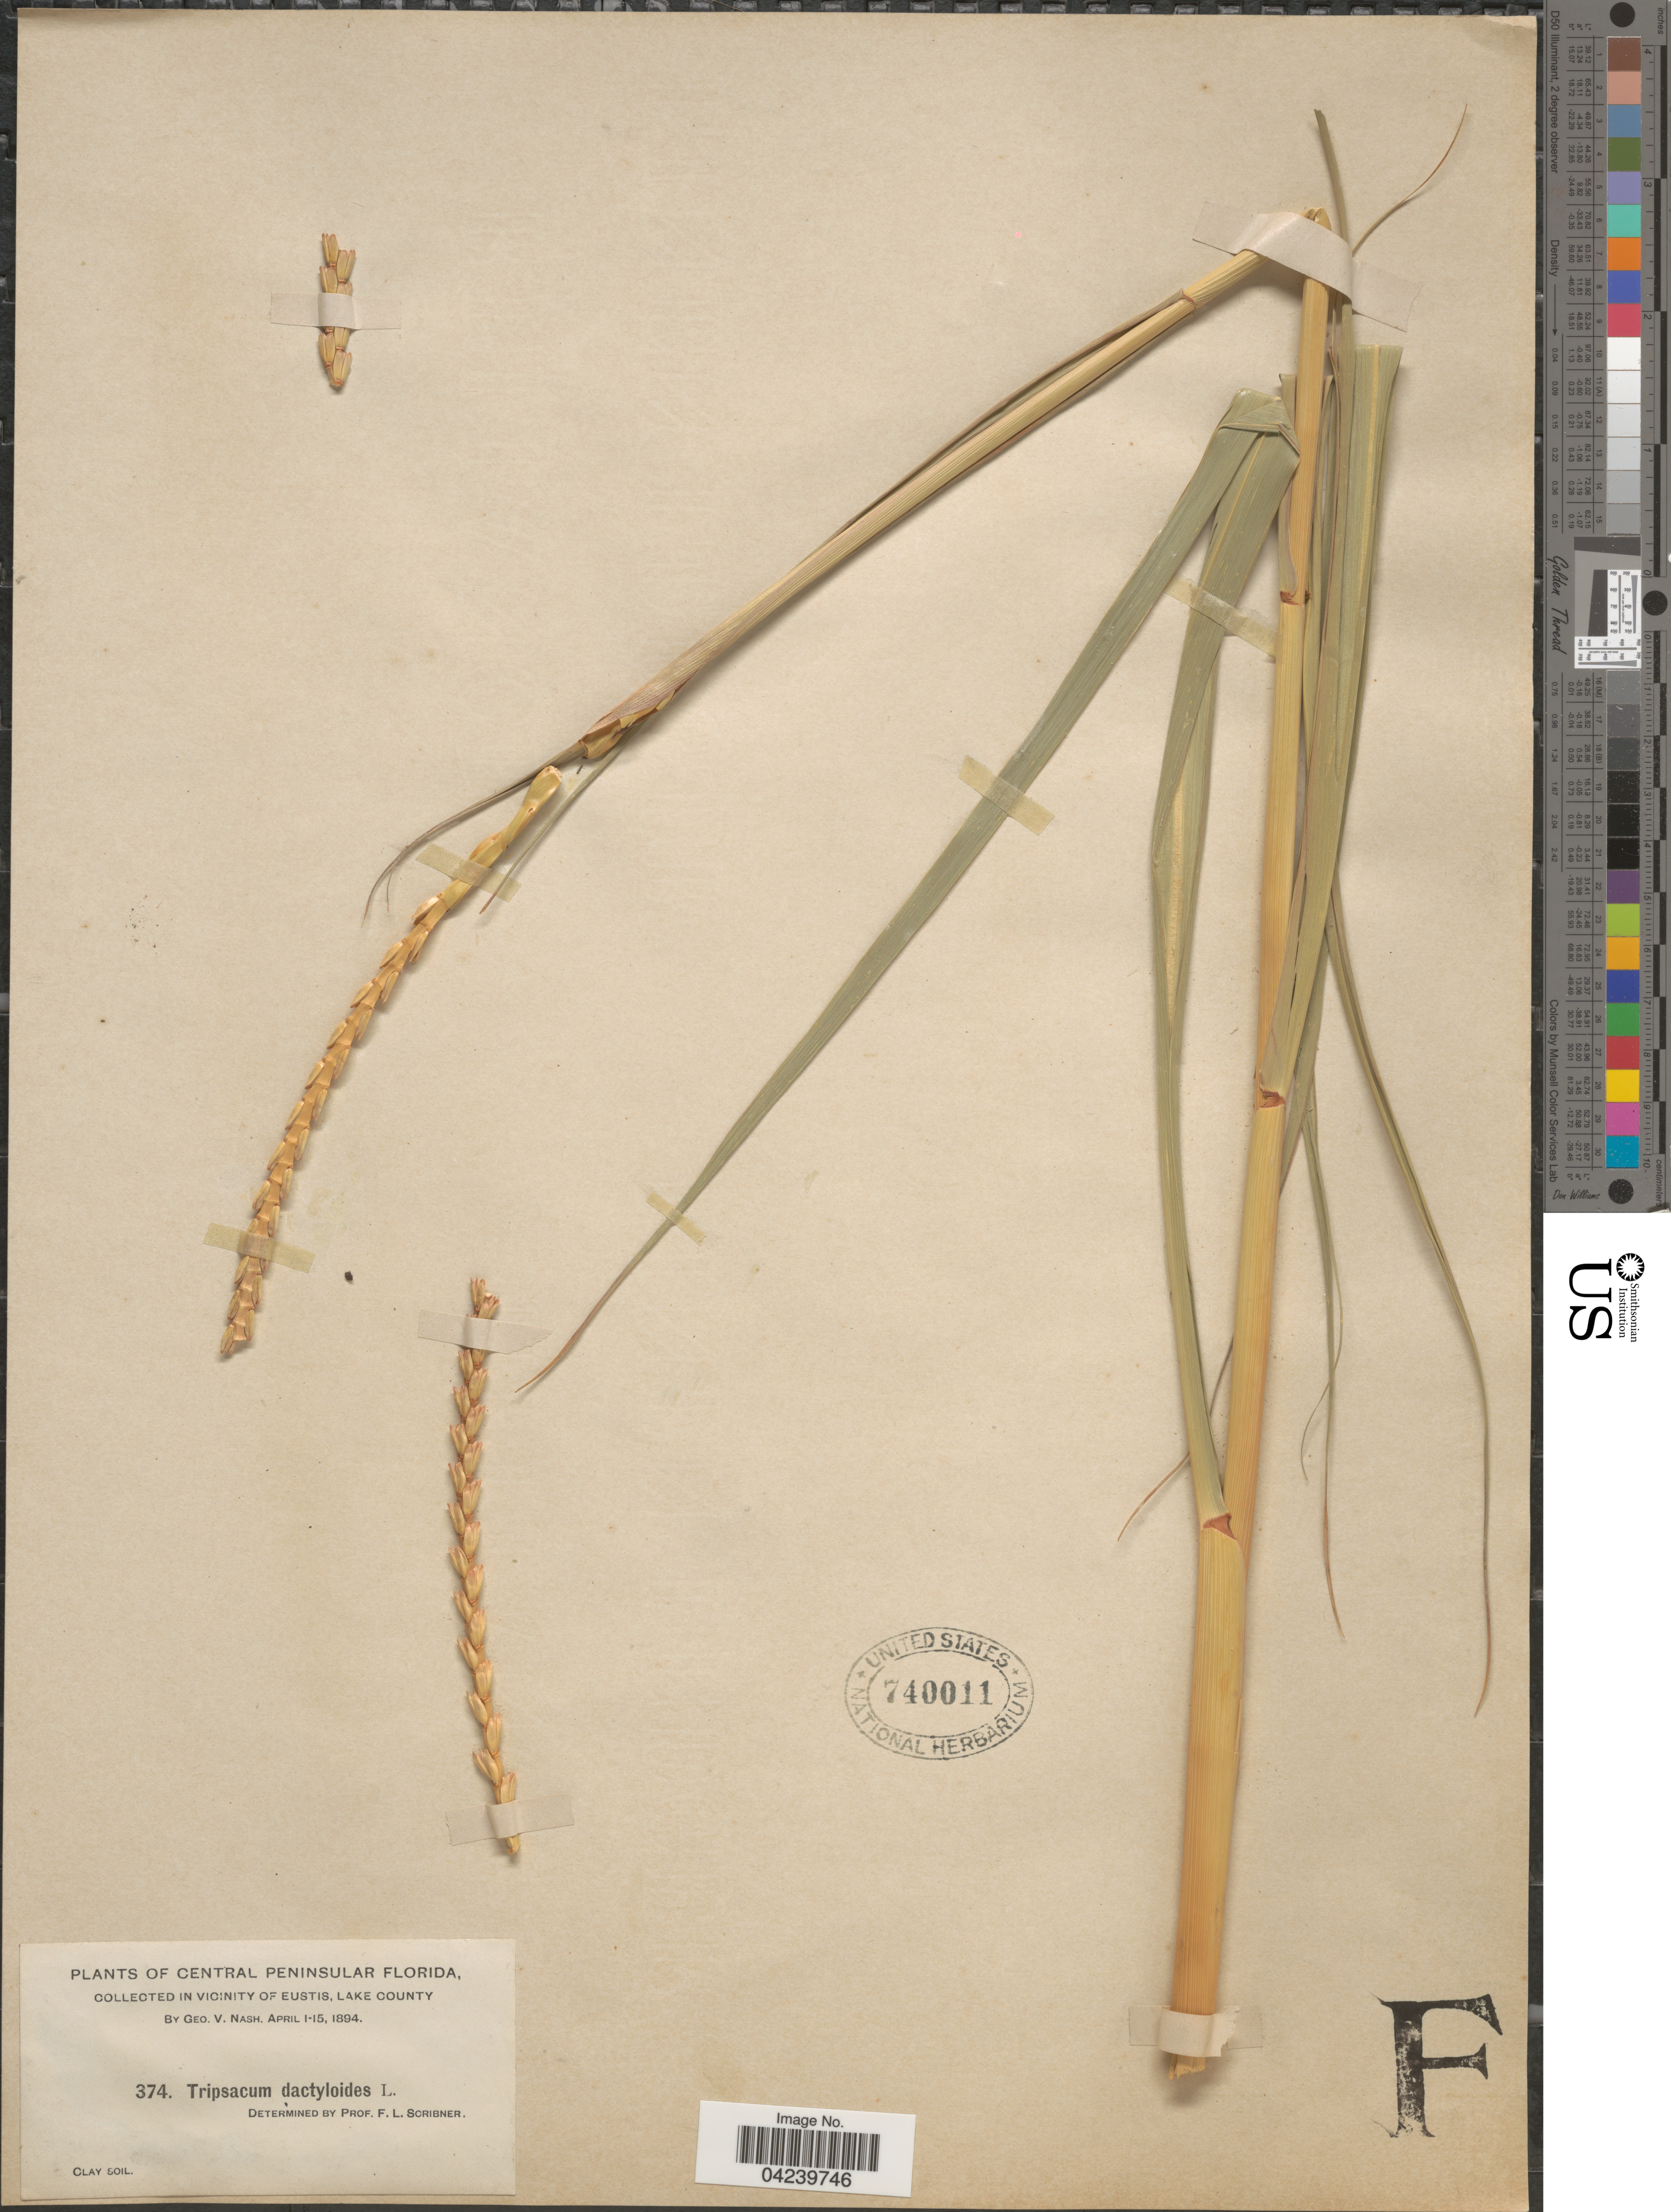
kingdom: Plantae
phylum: Tracheophyta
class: Liliopsida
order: Poales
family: Poaceae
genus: Tripsacum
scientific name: Tripsacum dactyloides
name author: (L.) L.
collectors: G. V. Nash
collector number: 374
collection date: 1894-04-01/1894-04-15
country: United States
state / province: Florida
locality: Central Peninsular Florida. In Vicinity Of Eustis, Lake County.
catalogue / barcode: US 740011